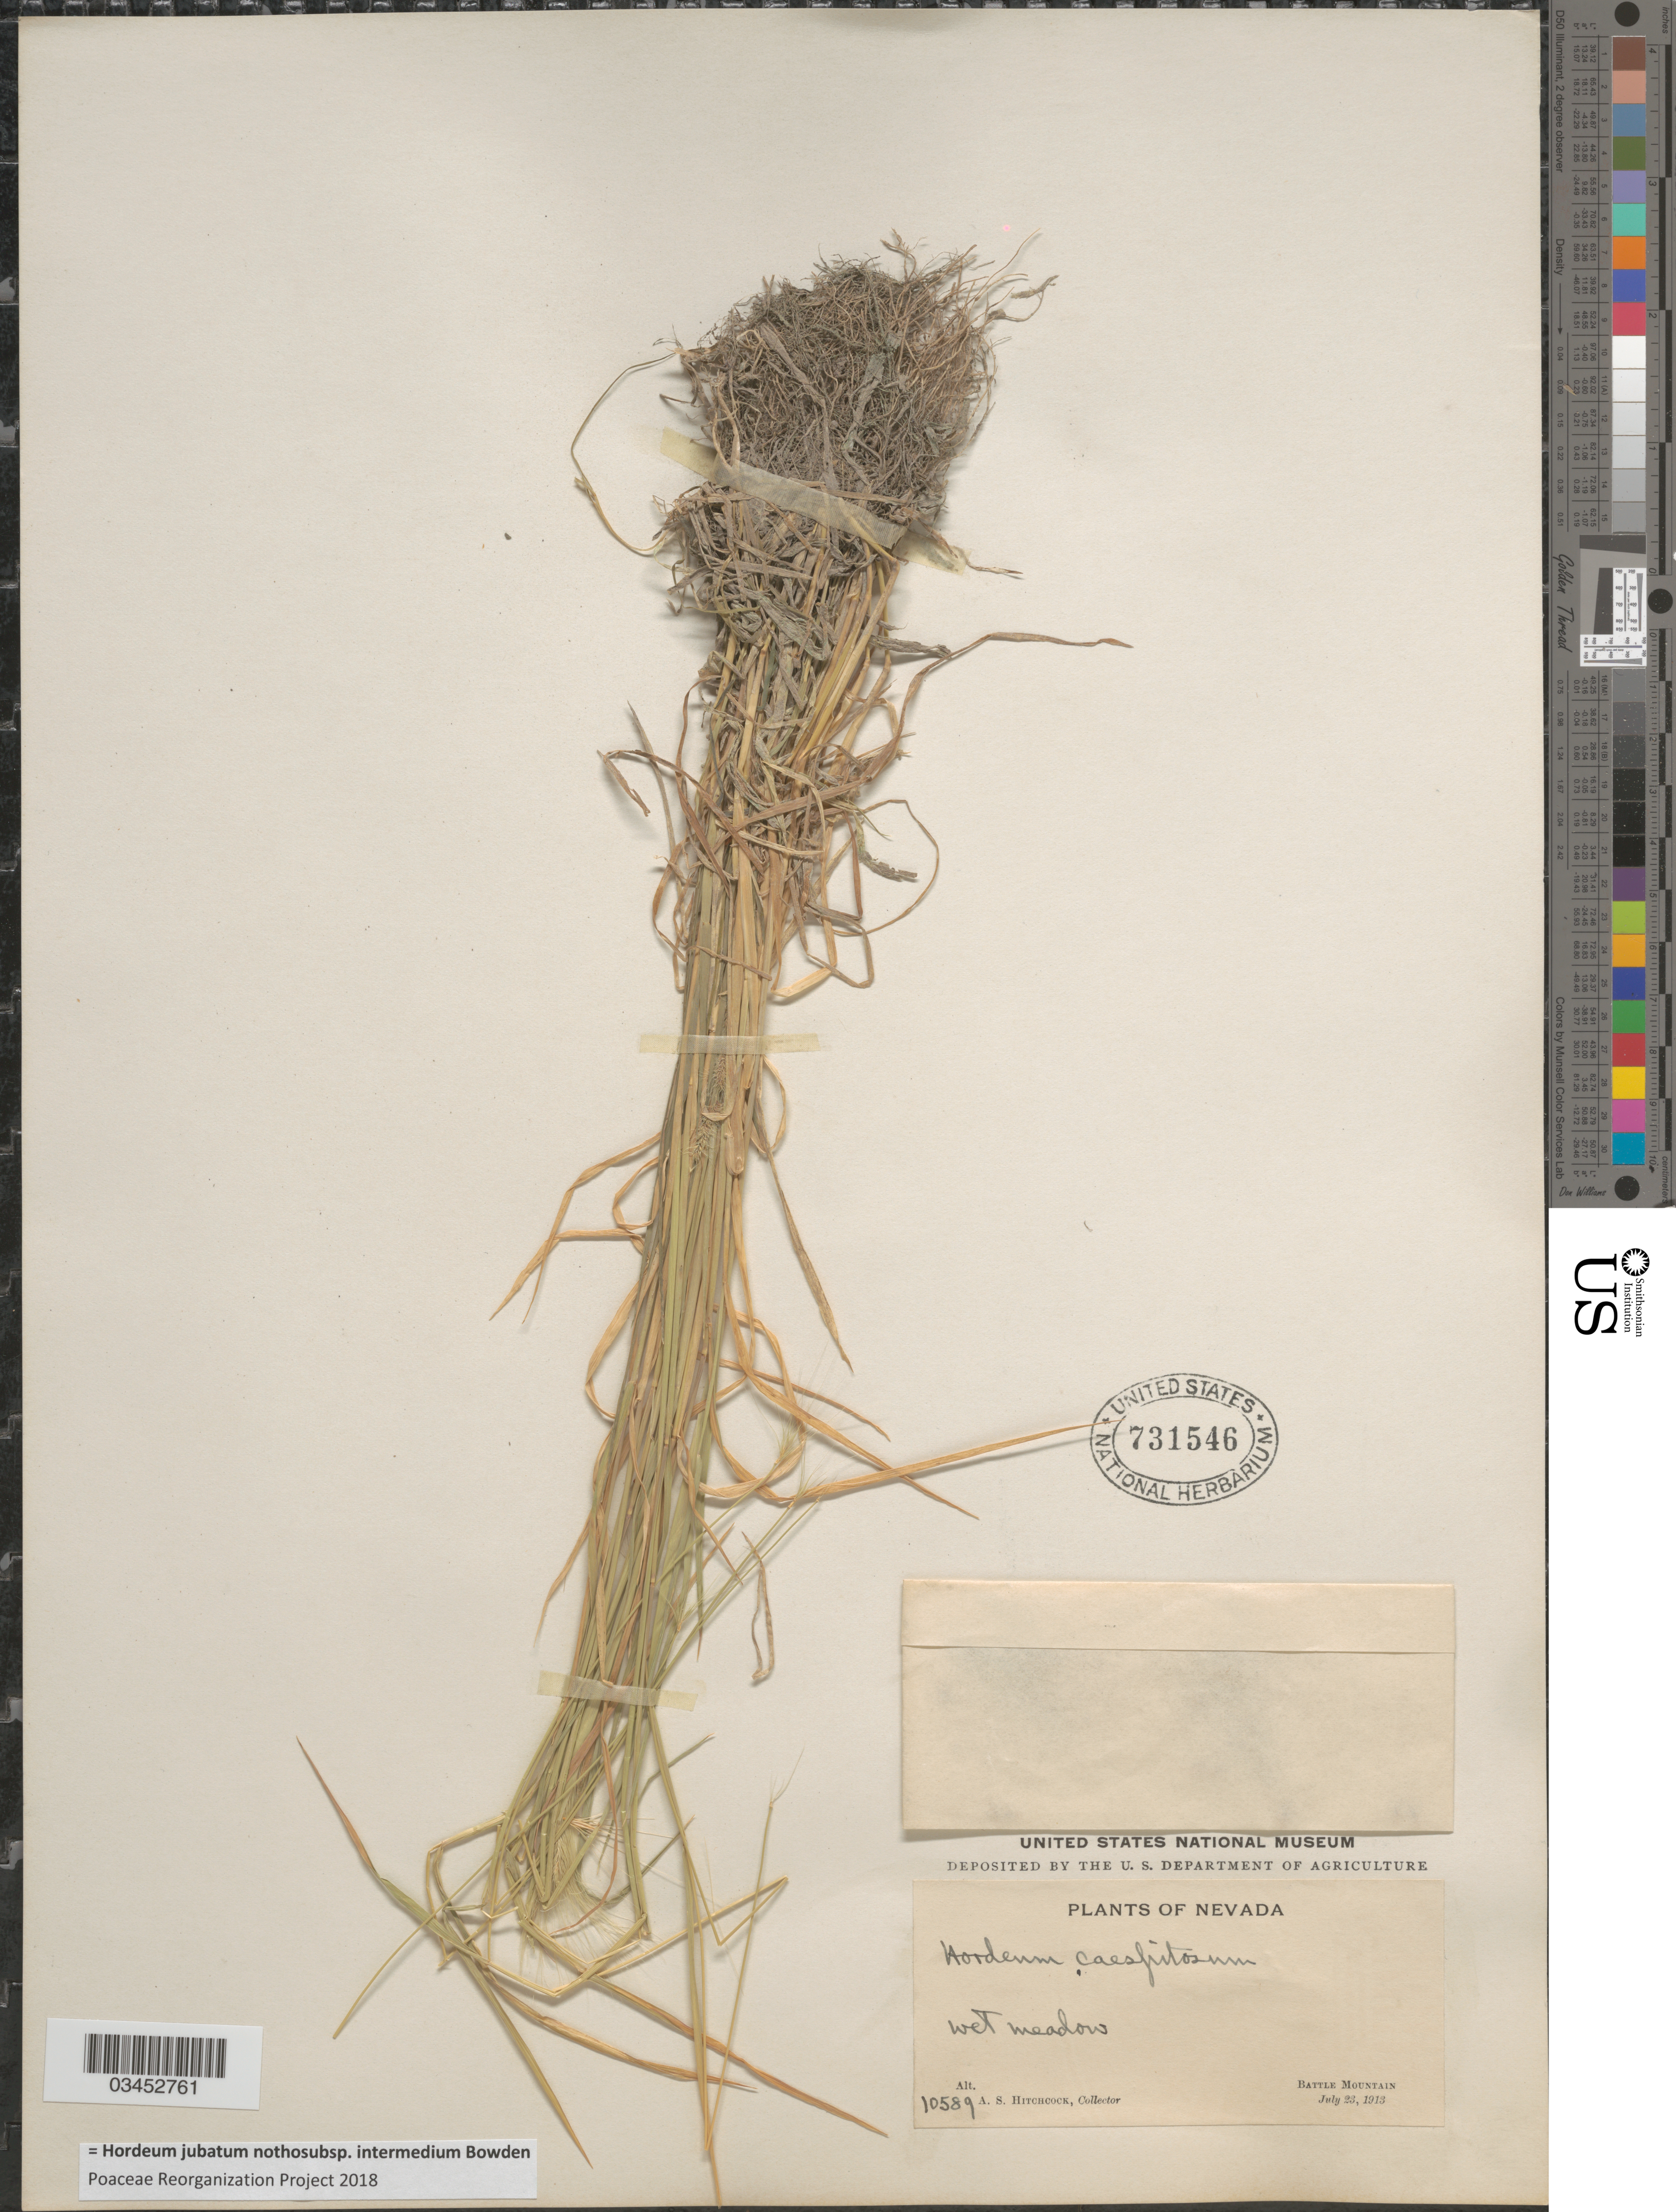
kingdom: Plantae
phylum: Tracheophyta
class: Liliopsida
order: Poales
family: Poaceae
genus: Hordeum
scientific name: Hordeum jubatum nothosubsp. intermedium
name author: Bowden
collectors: A. S. Hitchcock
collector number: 10589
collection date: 1913-07-23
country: United States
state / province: Nevada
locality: Battle Mountain.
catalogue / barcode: US 731546